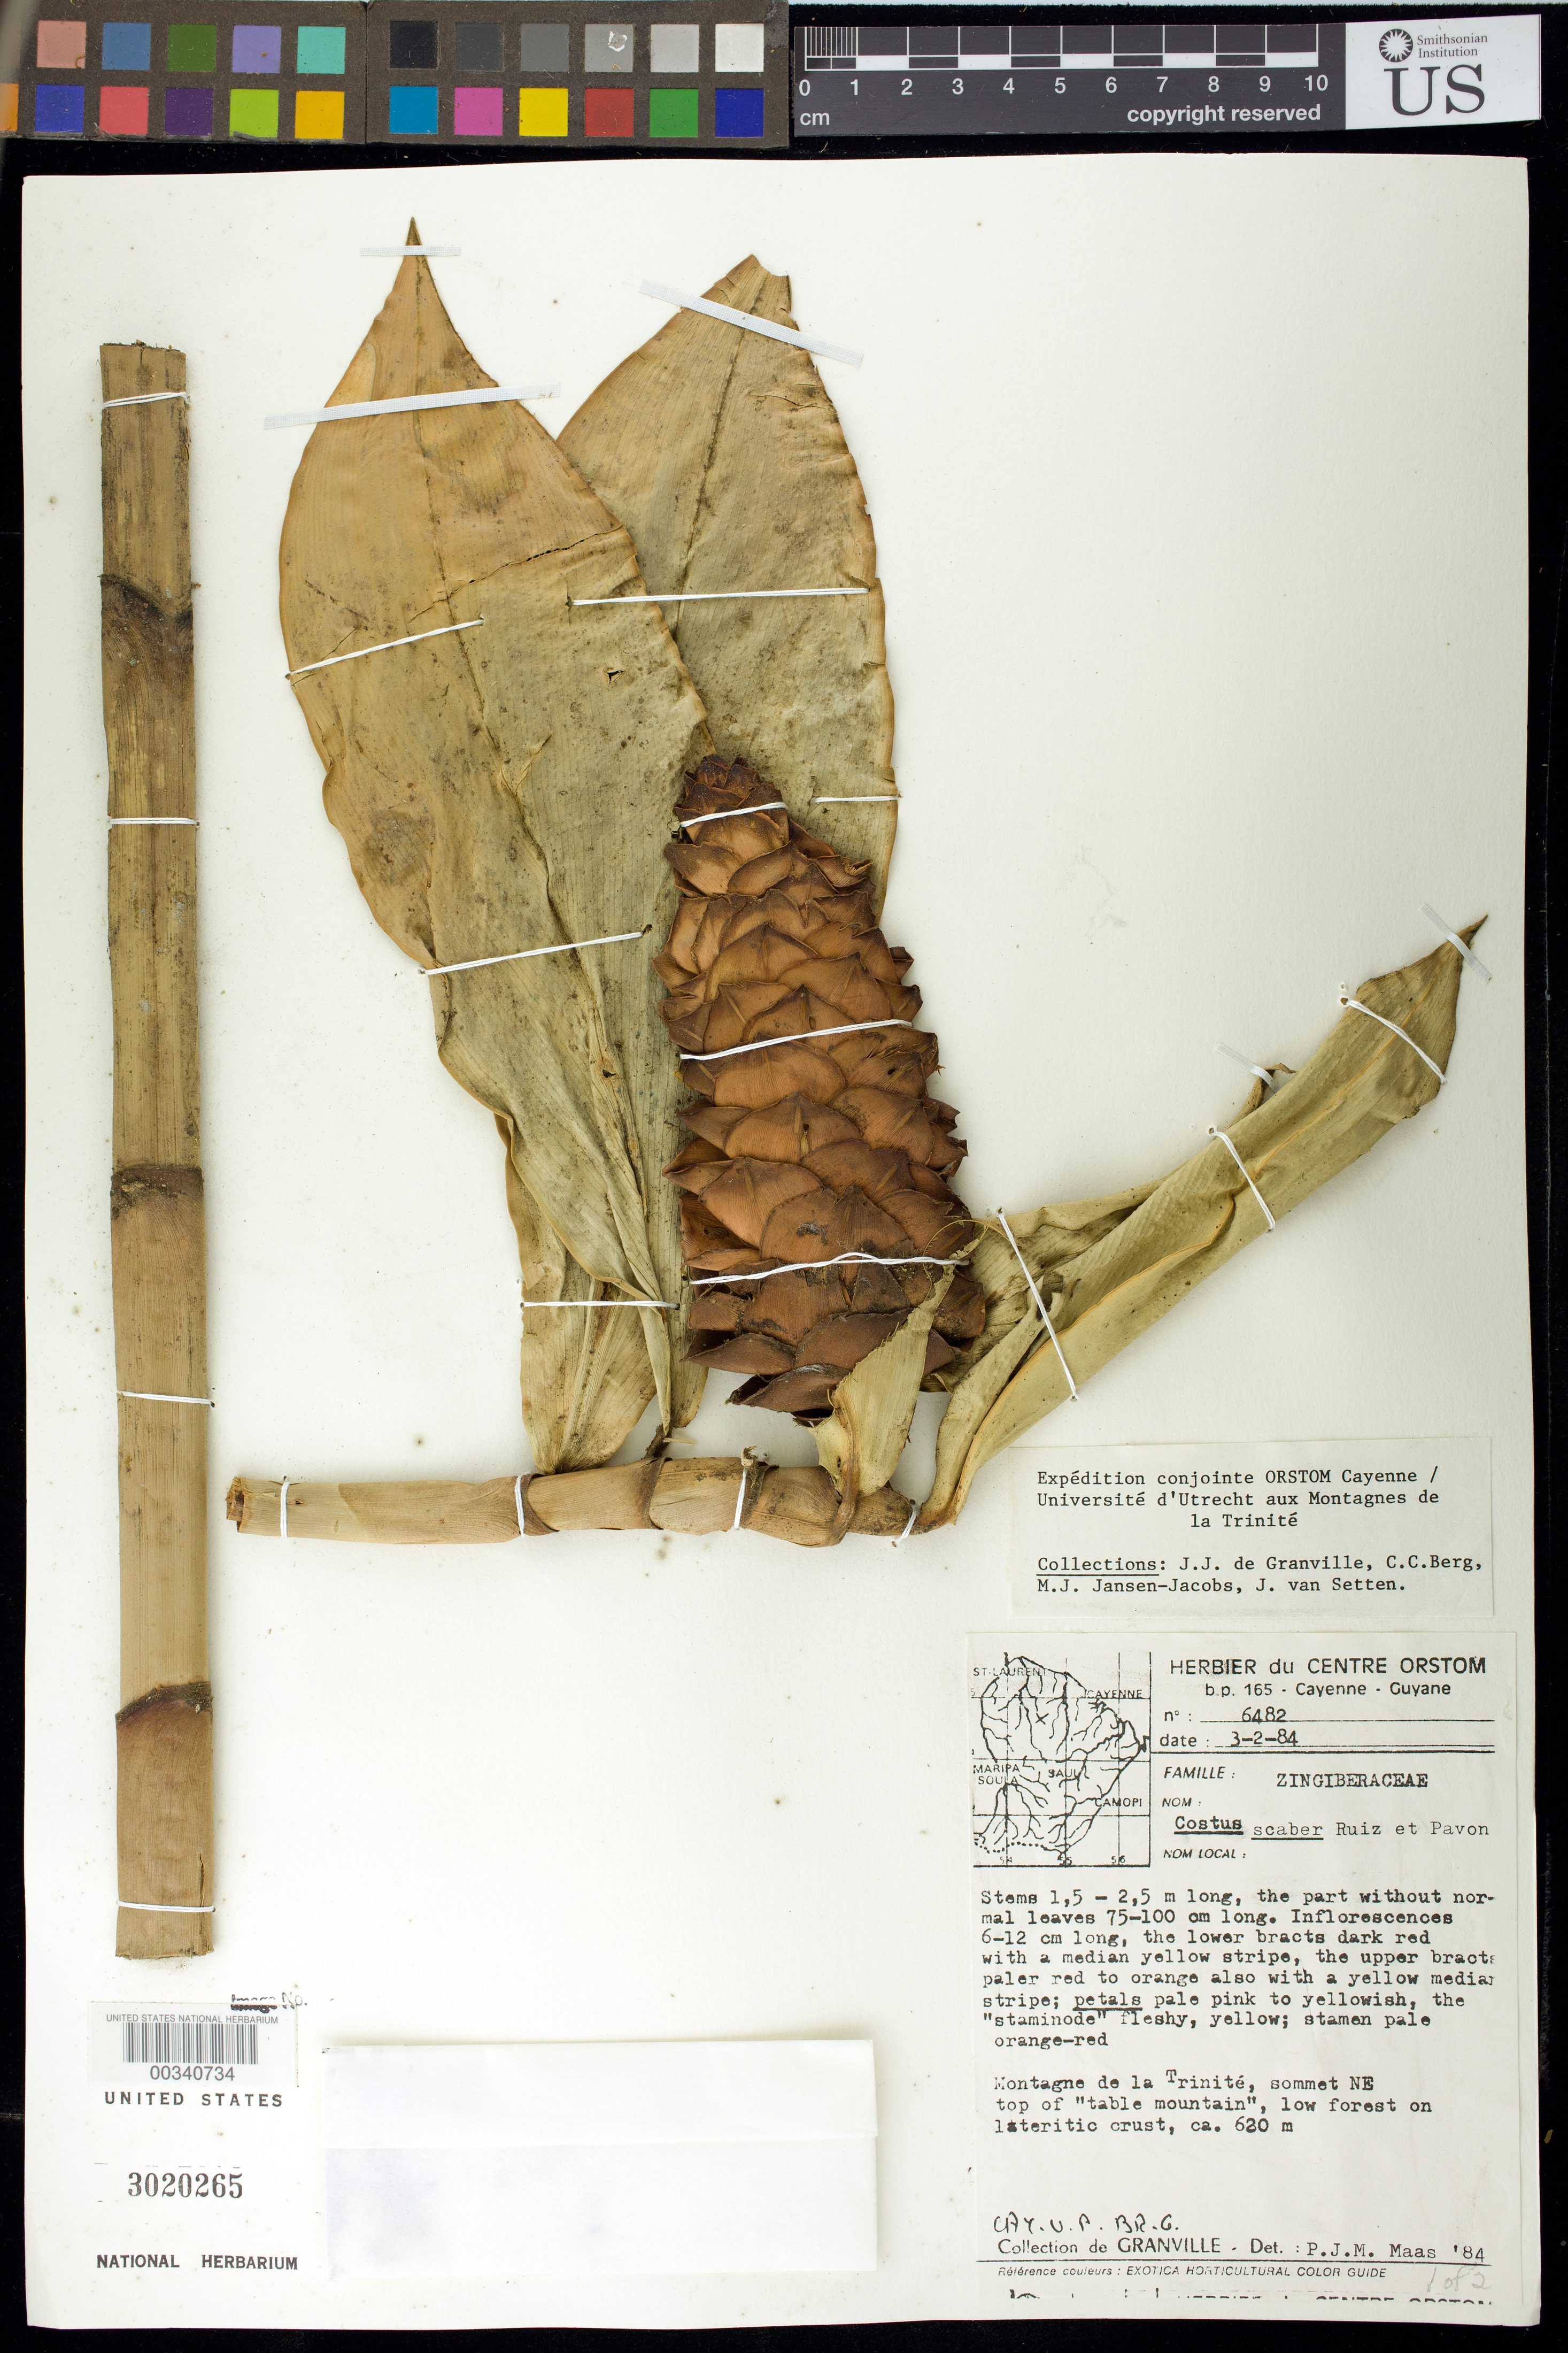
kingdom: Plantae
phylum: Tracheophyta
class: Liliopsida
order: Zingiberales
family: Costaceae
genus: Costus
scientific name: Costus scaber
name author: Ruiz & Pav.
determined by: Maas, Paul J. M.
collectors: J.-J. de Granville, C. C. Berg, M. J. Jansen-Jacobs & J. van Setten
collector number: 6482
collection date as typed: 03 Feb 1984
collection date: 1984-02-03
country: French Guiana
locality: Montagne de la trinite, sommet ne top of "table mountain"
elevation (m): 620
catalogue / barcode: US 3020265